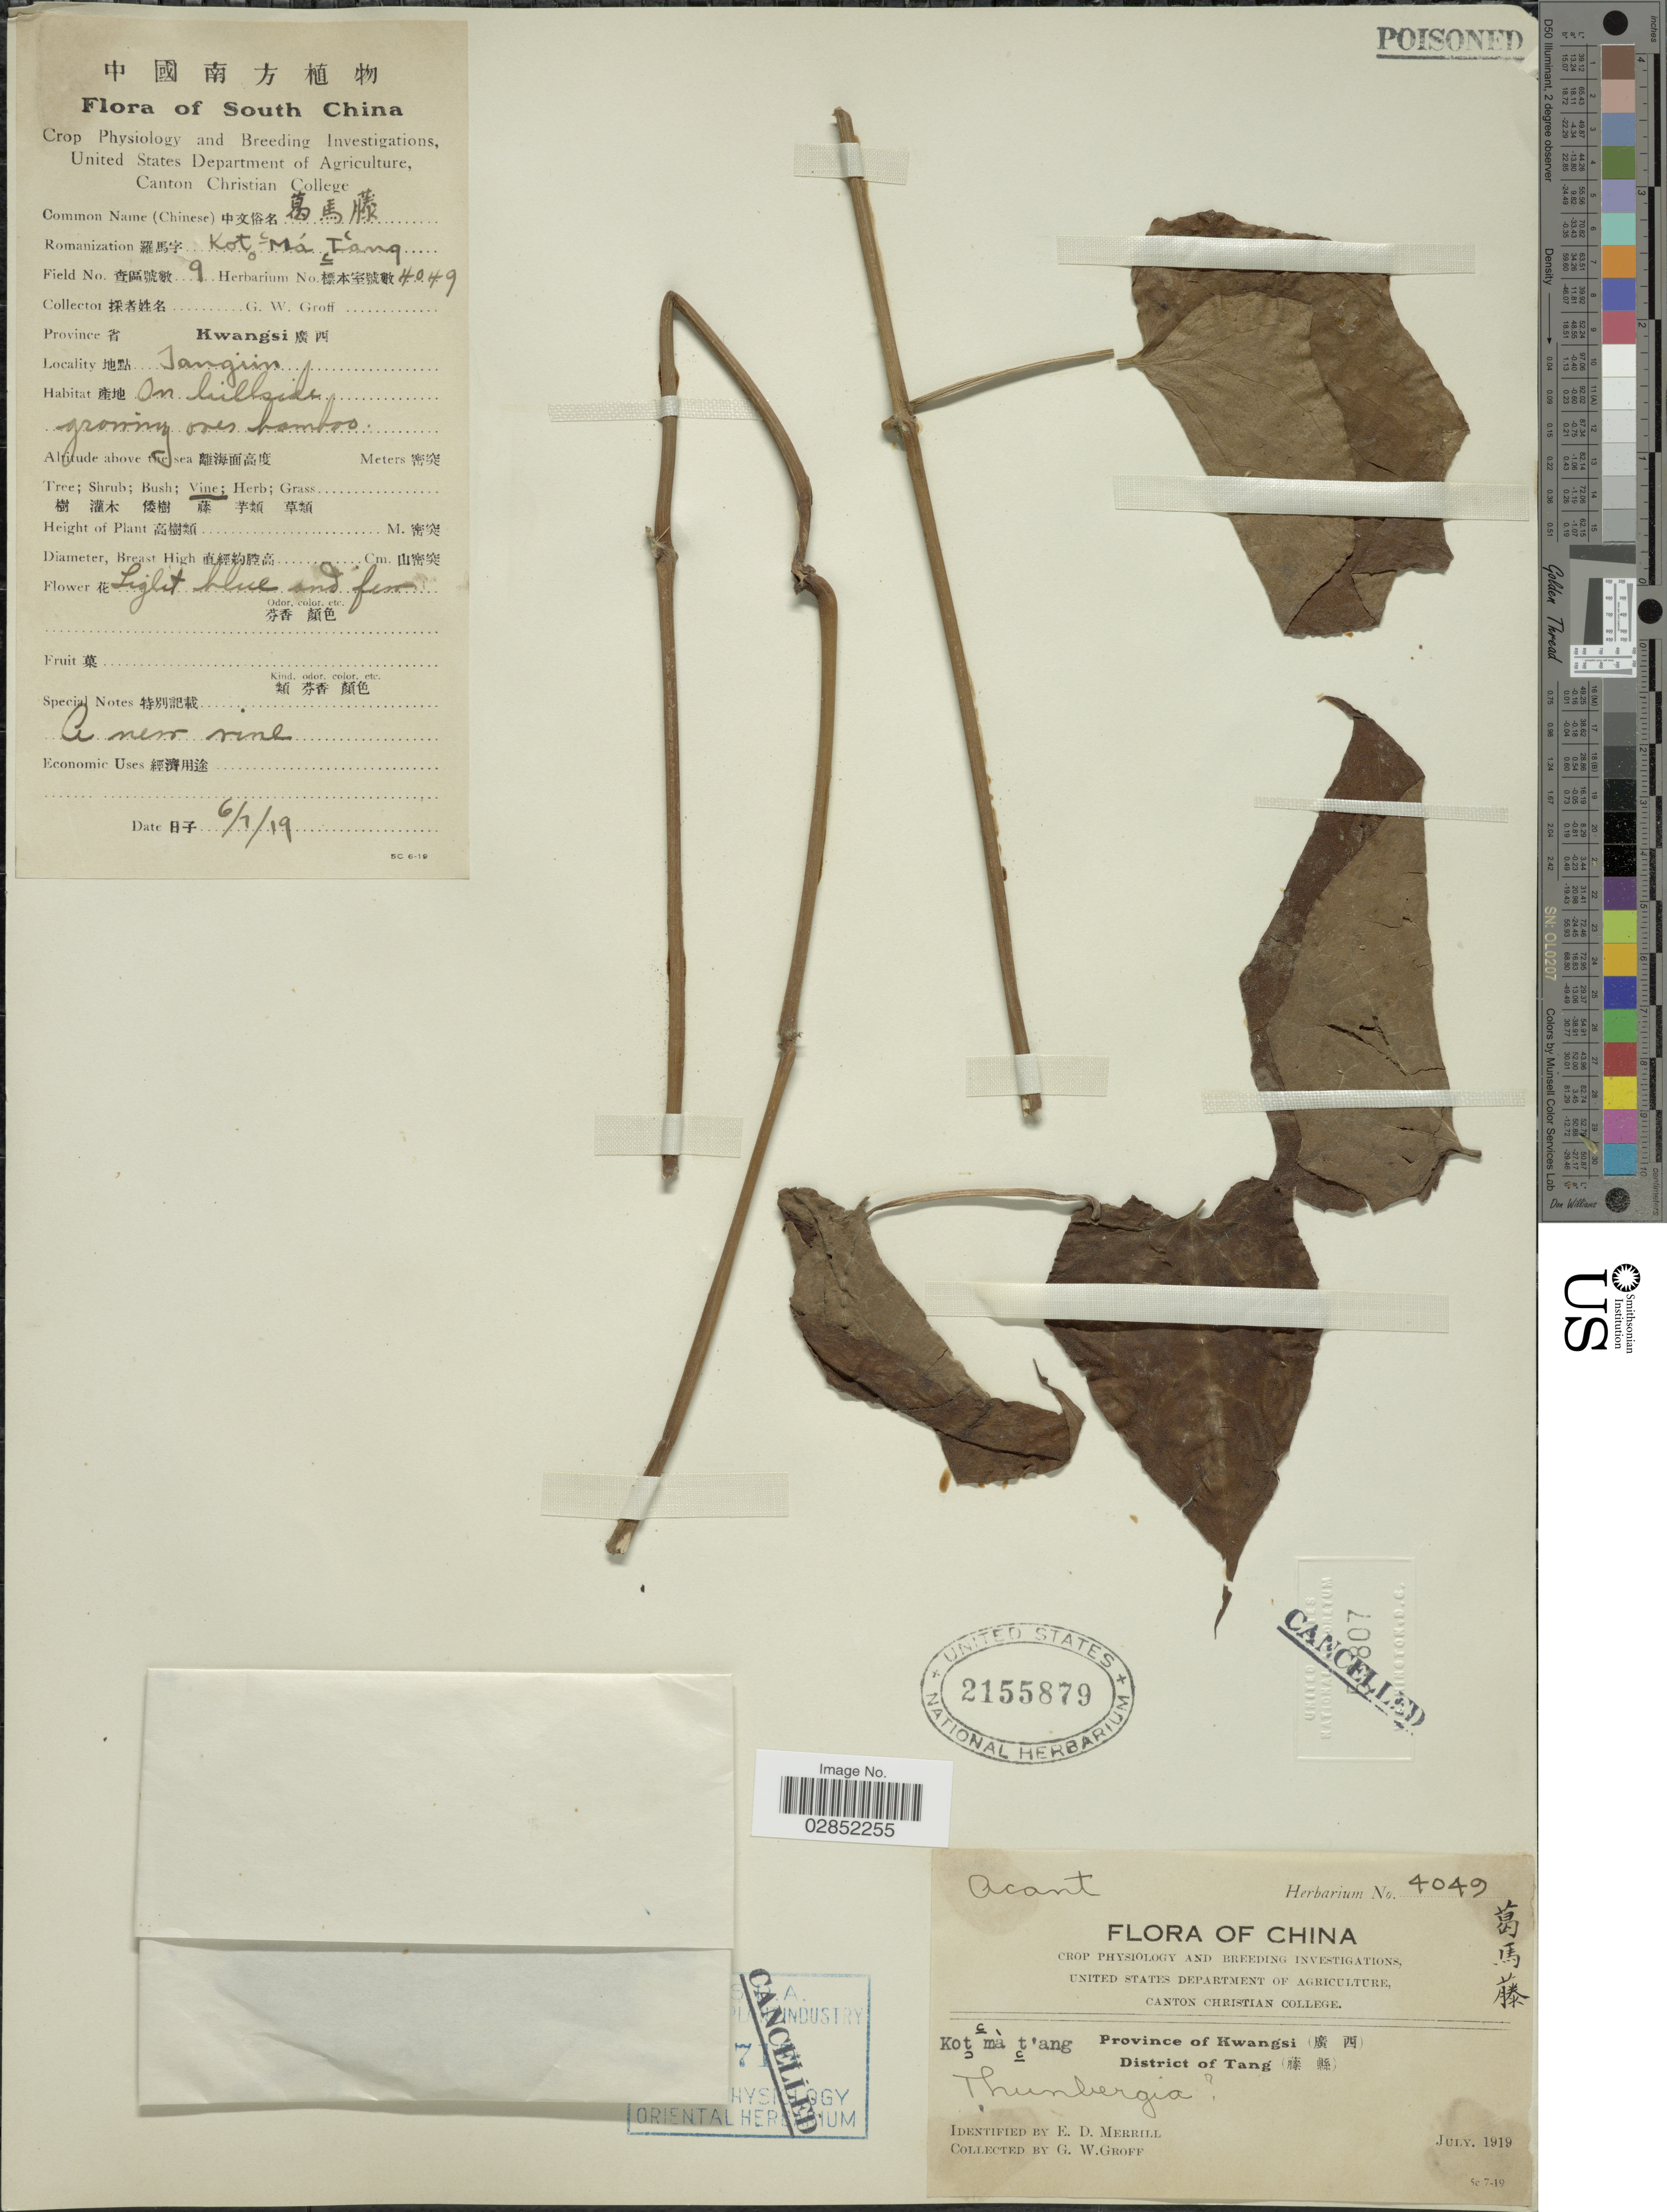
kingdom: Plantae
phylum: Tracheophyta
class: Magnoliopsida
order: Lamiales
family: Acanthaceae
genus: Thunbergia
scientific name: Thunbergia sp.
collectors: G. Groff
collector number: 9/4049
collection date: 1919-07-06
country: China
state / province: Guangxi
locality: Province Kwangsi X. Tangün. District of Tang (X). South China.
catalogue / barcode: US 2155879